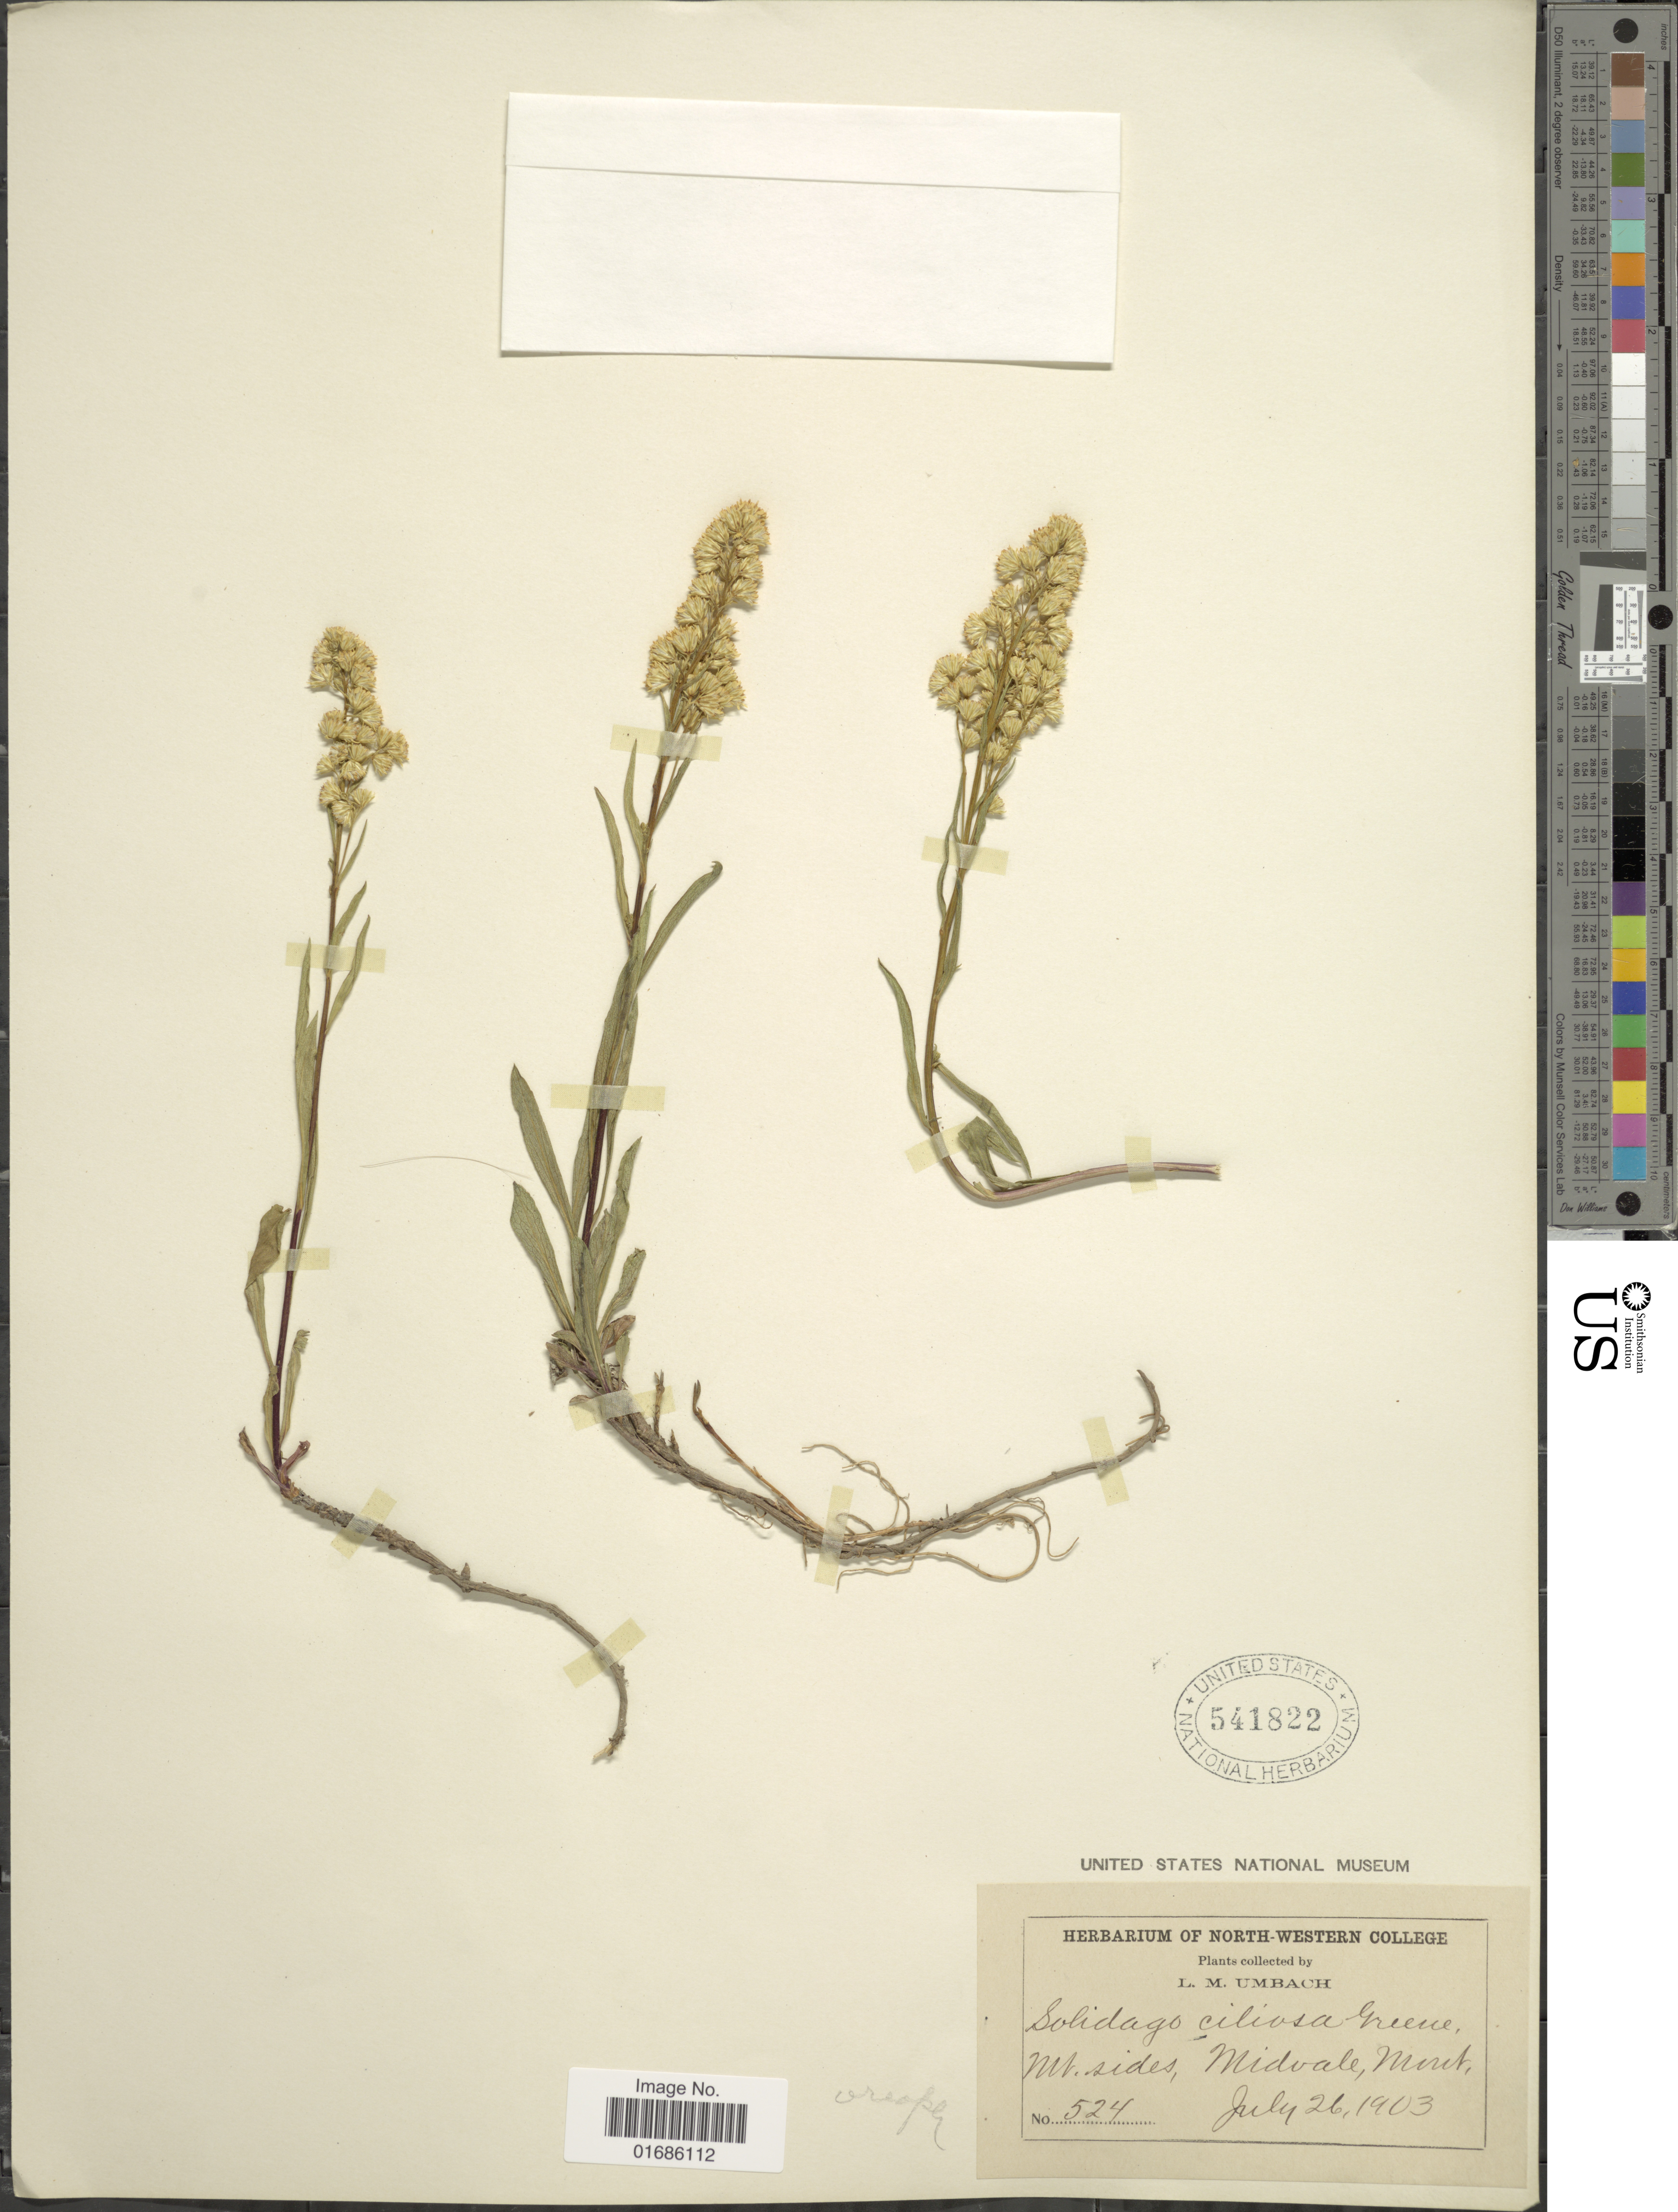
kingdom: Plantae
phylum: Tracheophyta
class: Magnoliopsida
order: Asterales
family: Asteraceae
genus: Solidago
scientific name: Solidago ciliosa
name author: Greene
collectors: L. M. Umbach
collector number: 524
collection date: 1903-07-26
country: United States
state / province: Montana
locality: Mt. sides, Midvale, Mount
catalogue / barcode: US 541822